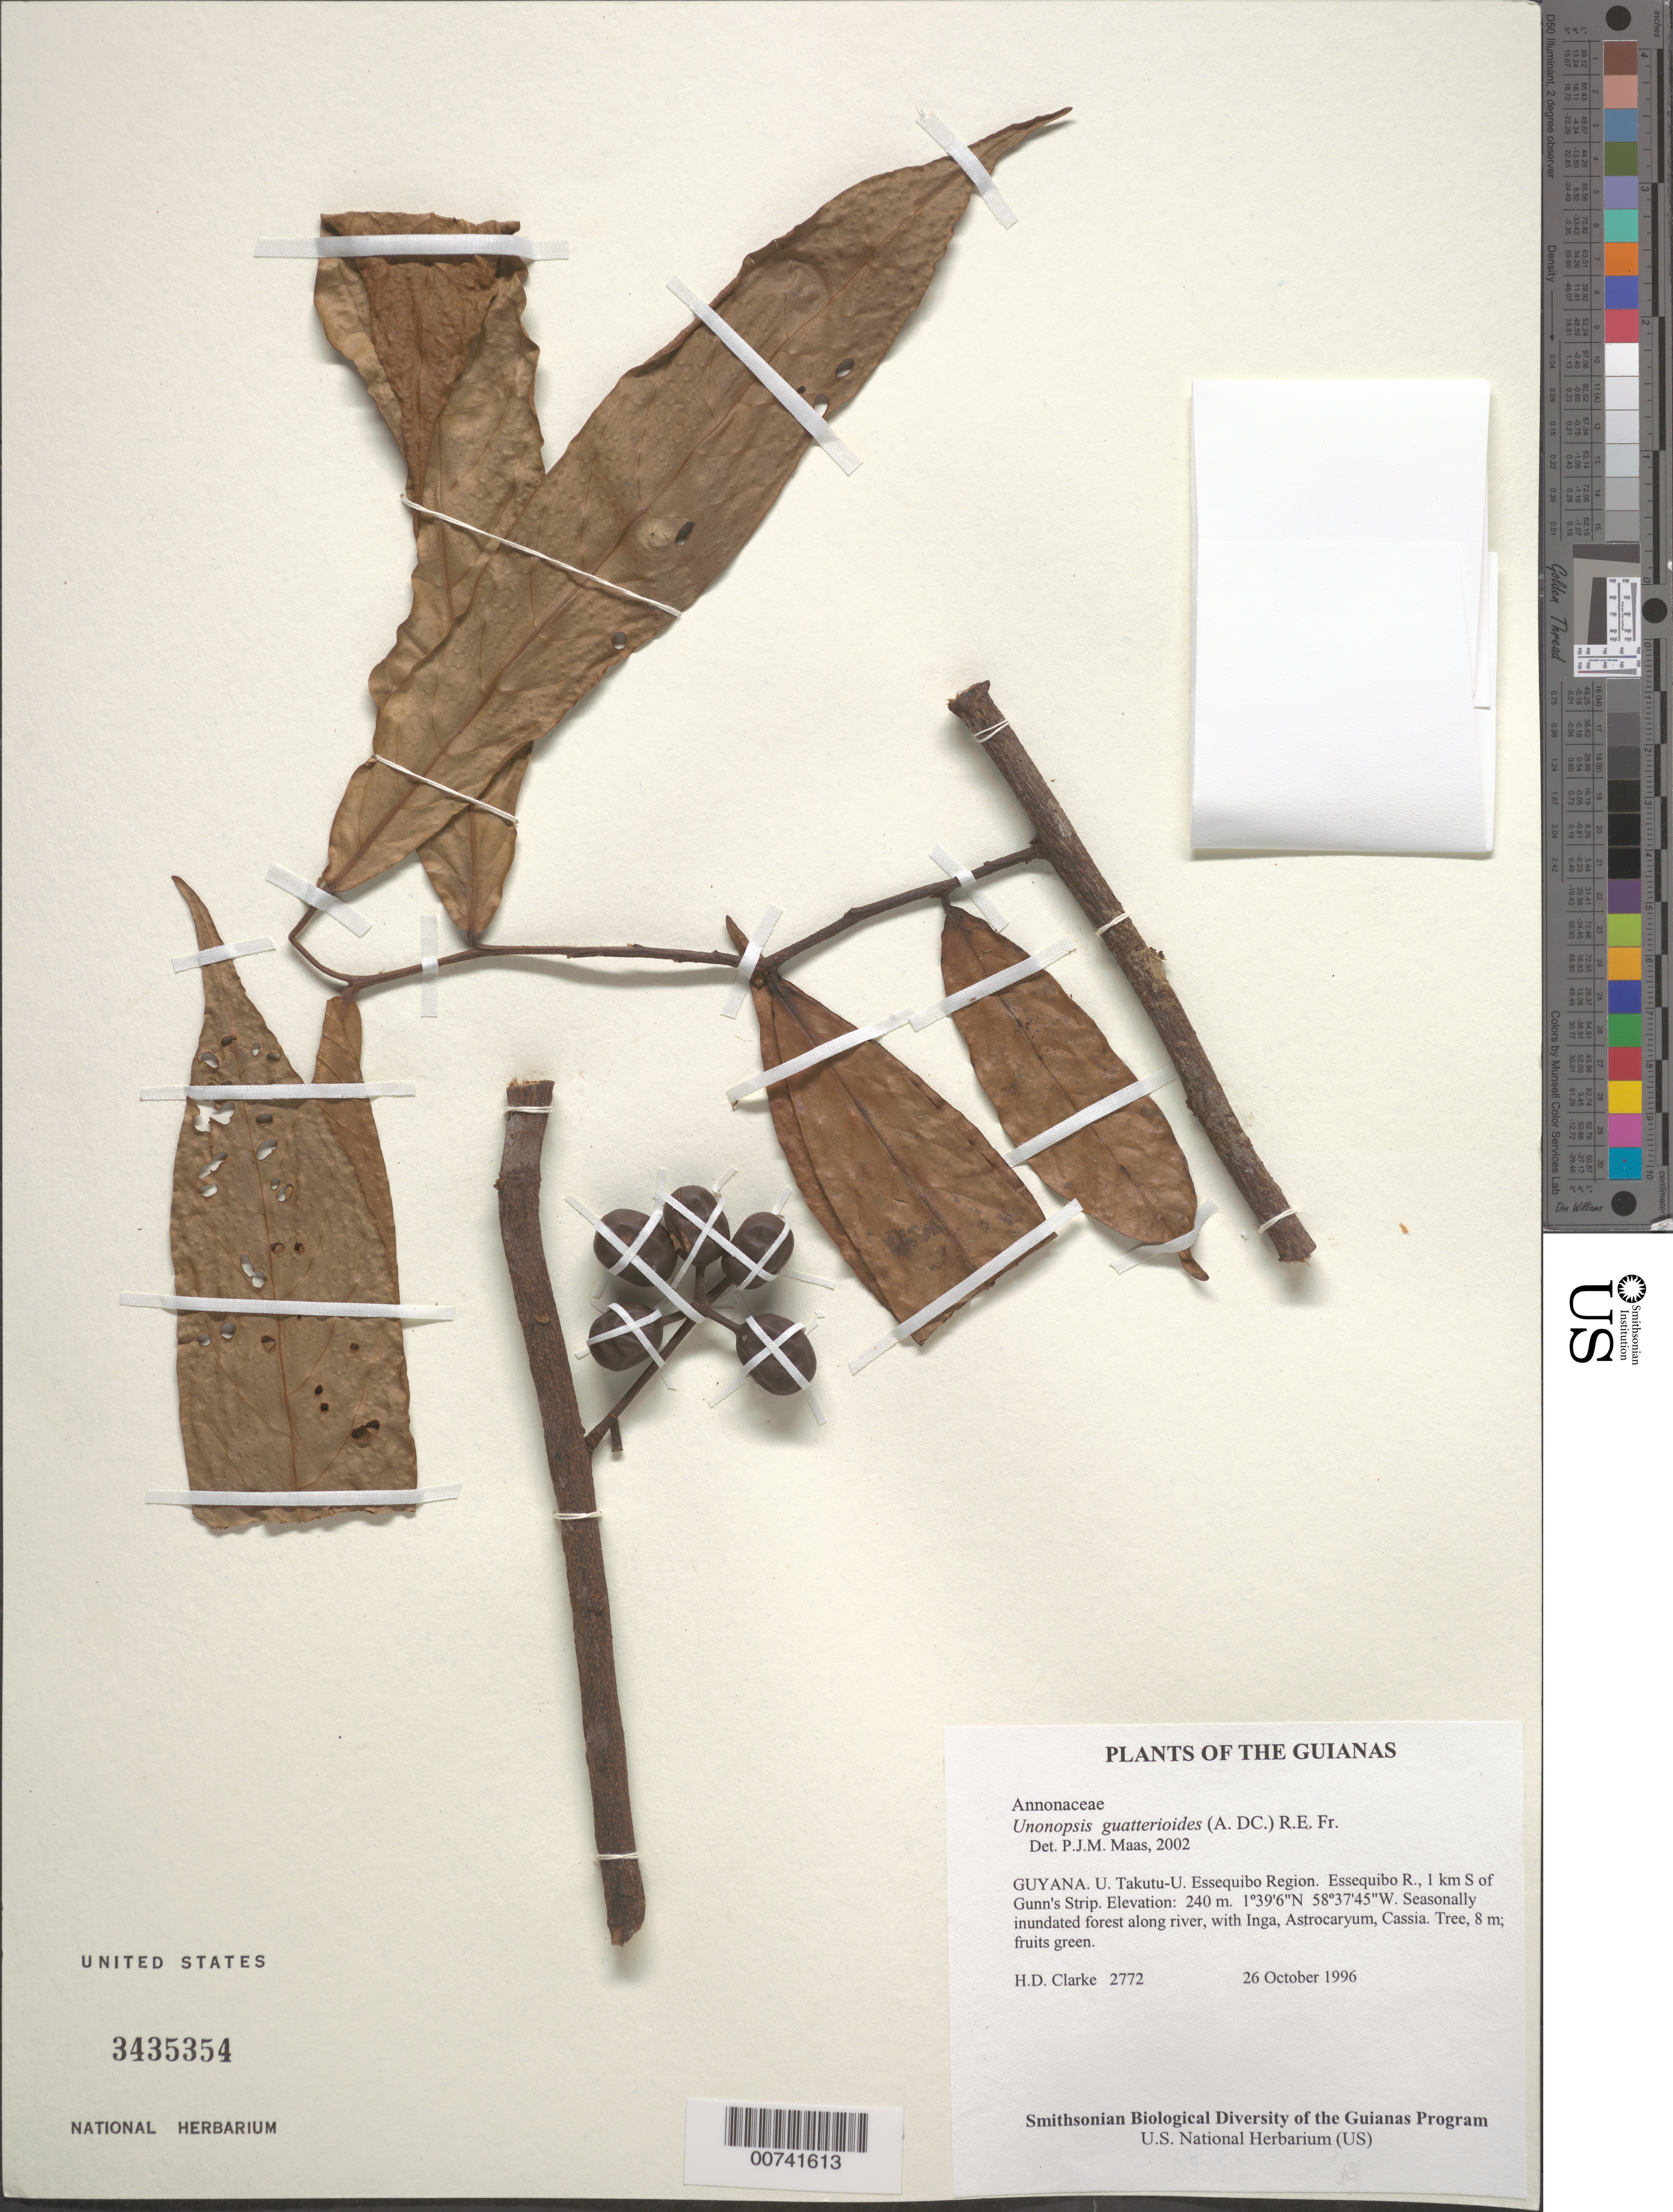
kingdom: Plantae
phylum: Tracheophyta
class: Magnoliopsida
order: Magnoliales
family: Annonaceae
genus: Unonopsis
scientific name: Unonopsis guatterioides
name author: (A. DC.) R.E. Fr.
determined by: Maas, Paul J. M.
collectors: H. D. Clarke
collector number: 2772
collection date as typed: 26 October 1996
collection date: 1996-10-26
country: Guyana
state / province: U. Takutu-U. Essequibo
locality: Essequibo R., 1 km S of Gunn's Strip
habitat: Seasonally inundated forest along river, with Inga, Astrocaryum, Cassia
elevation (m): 240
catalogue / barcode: US 3435354